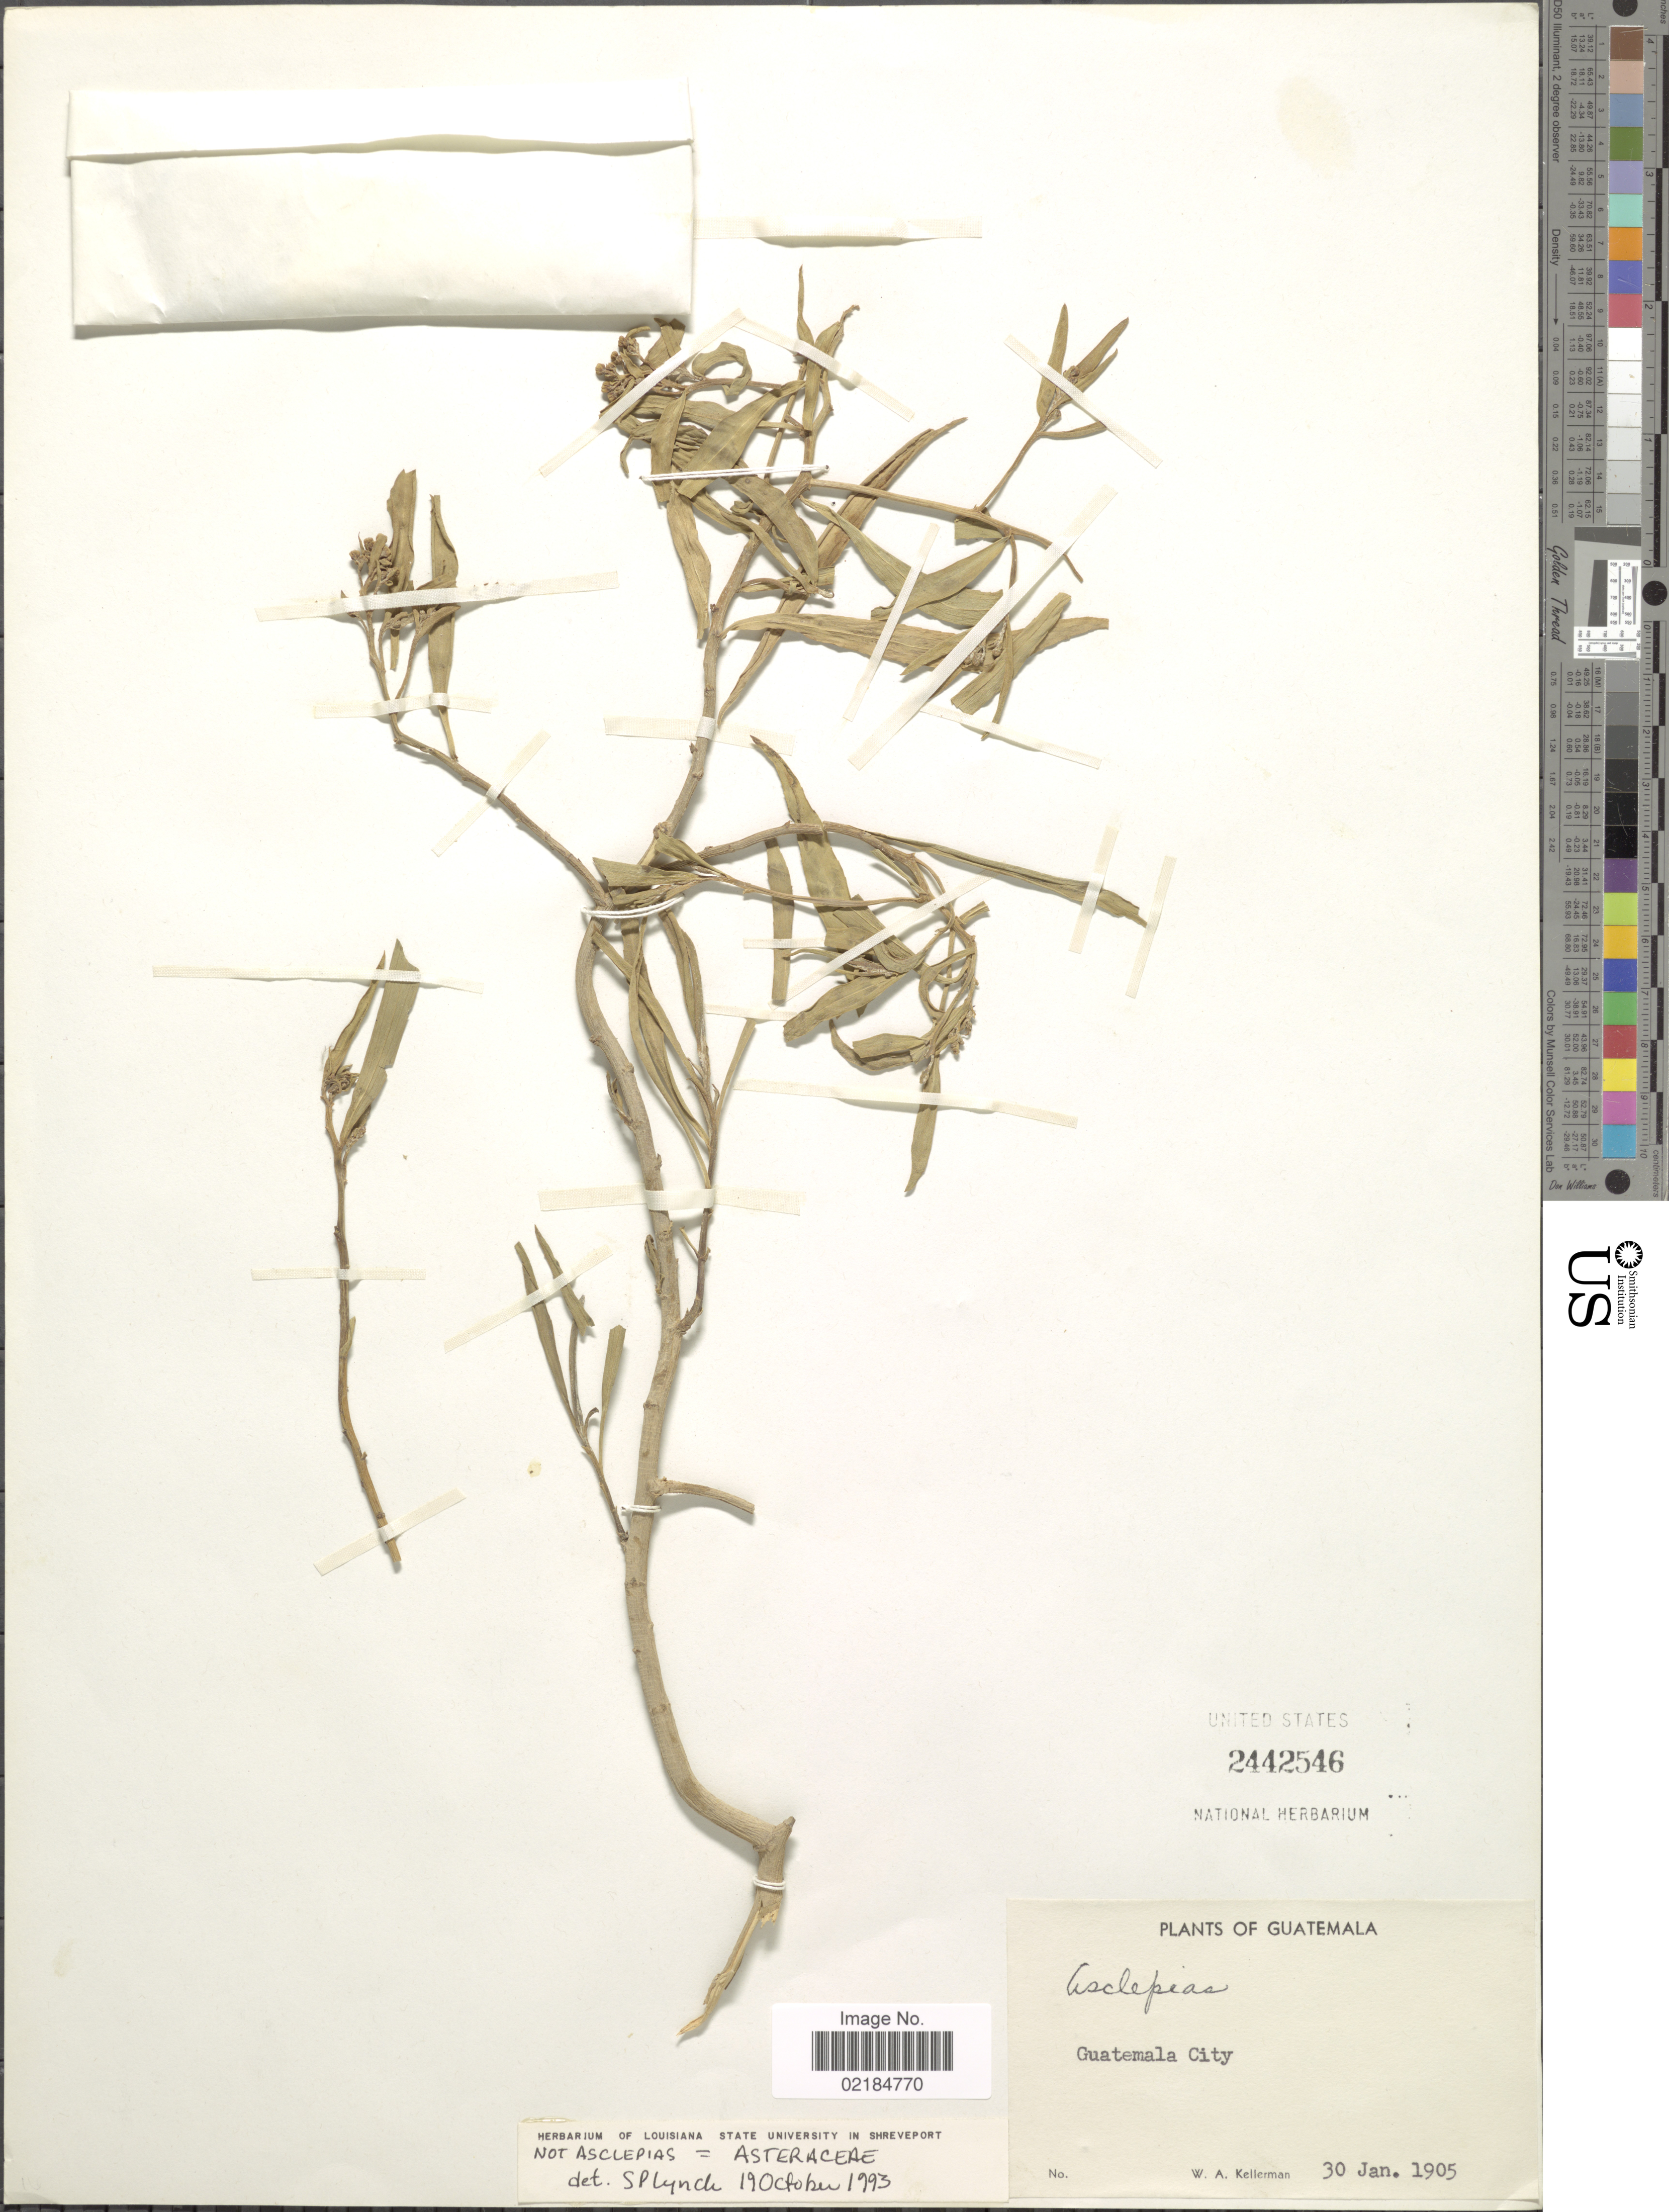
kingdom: Plantae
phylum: Tracheophyta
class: Magnoliopsida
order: Asterales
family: Asteraceae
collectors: W. Kellerman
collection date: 1905-01-30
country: Guatemala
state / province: Guatemala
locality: Guatemale City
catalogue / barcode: US 2442546